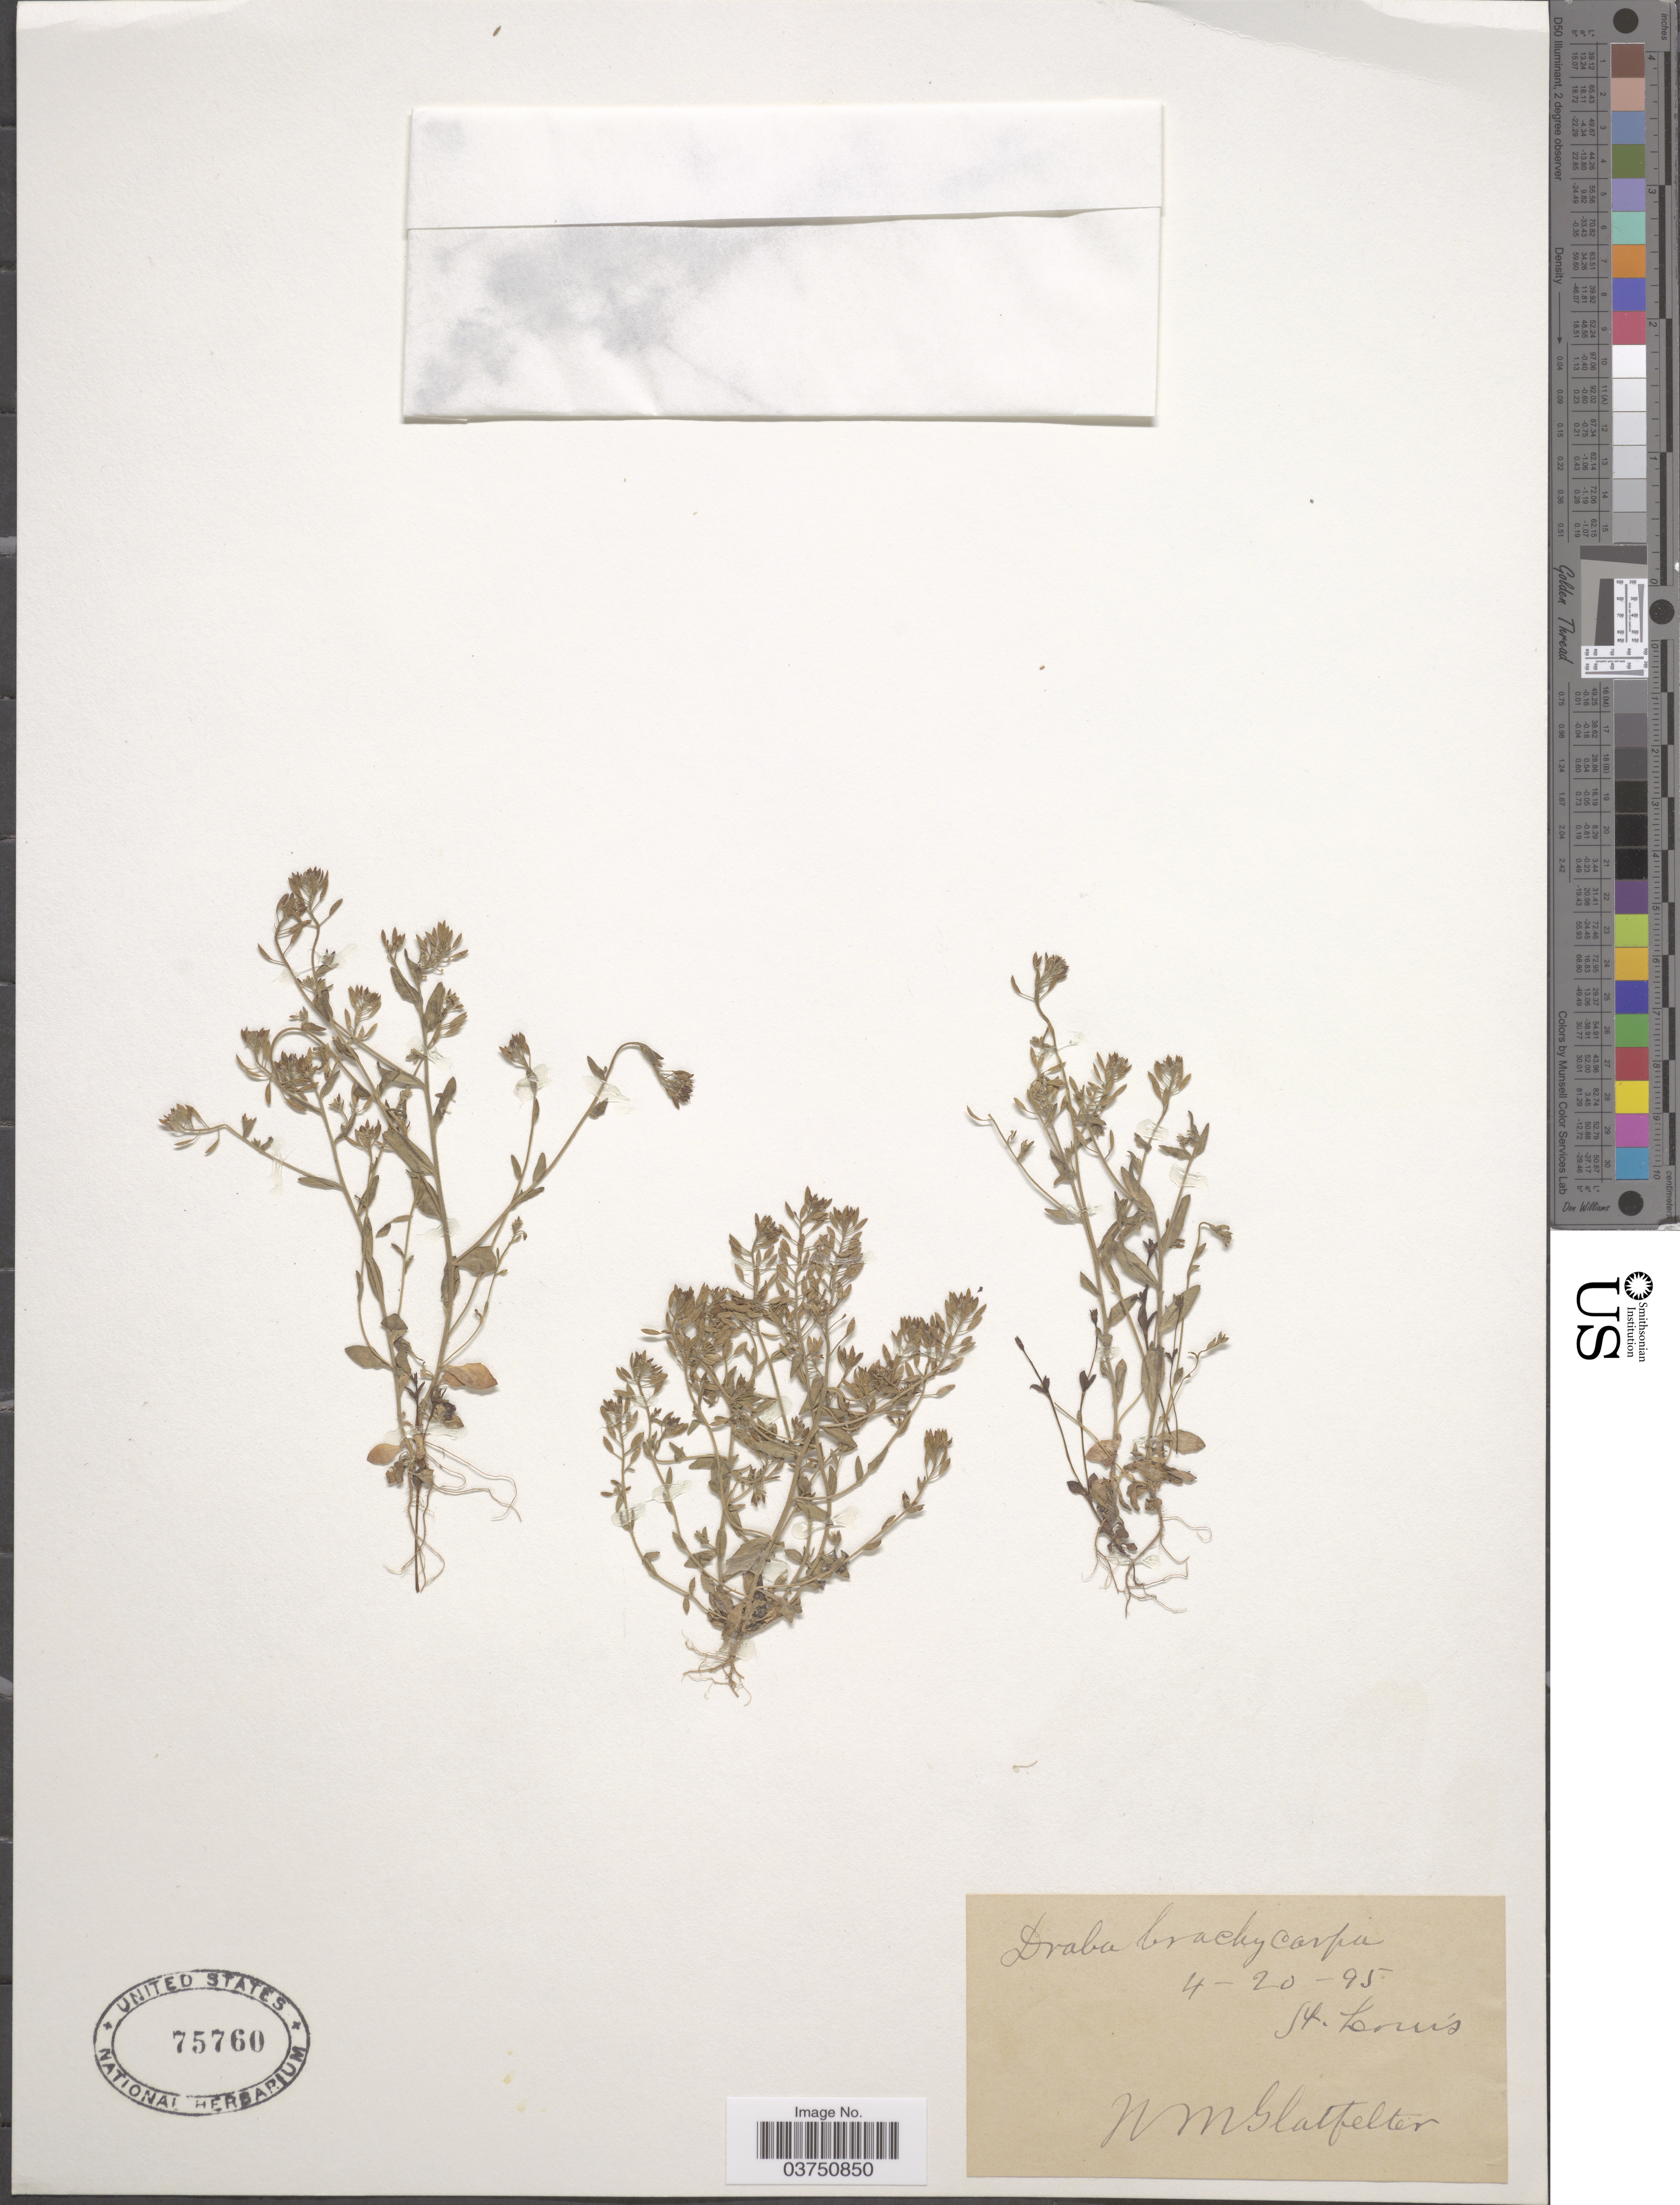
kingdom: Plantae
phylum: Tracheophyta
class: Magnoliopsida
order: Brassicales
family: Brassicaceae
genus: Draba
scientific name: Draba brachycarpa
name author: (Nutt.) Torr. & A. Gray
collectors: N. M. Glatfelter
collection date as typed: Transcribed d/m/y: 20/4/95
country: United States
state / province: Missouri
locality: St. Louis.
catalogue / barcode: US 75760